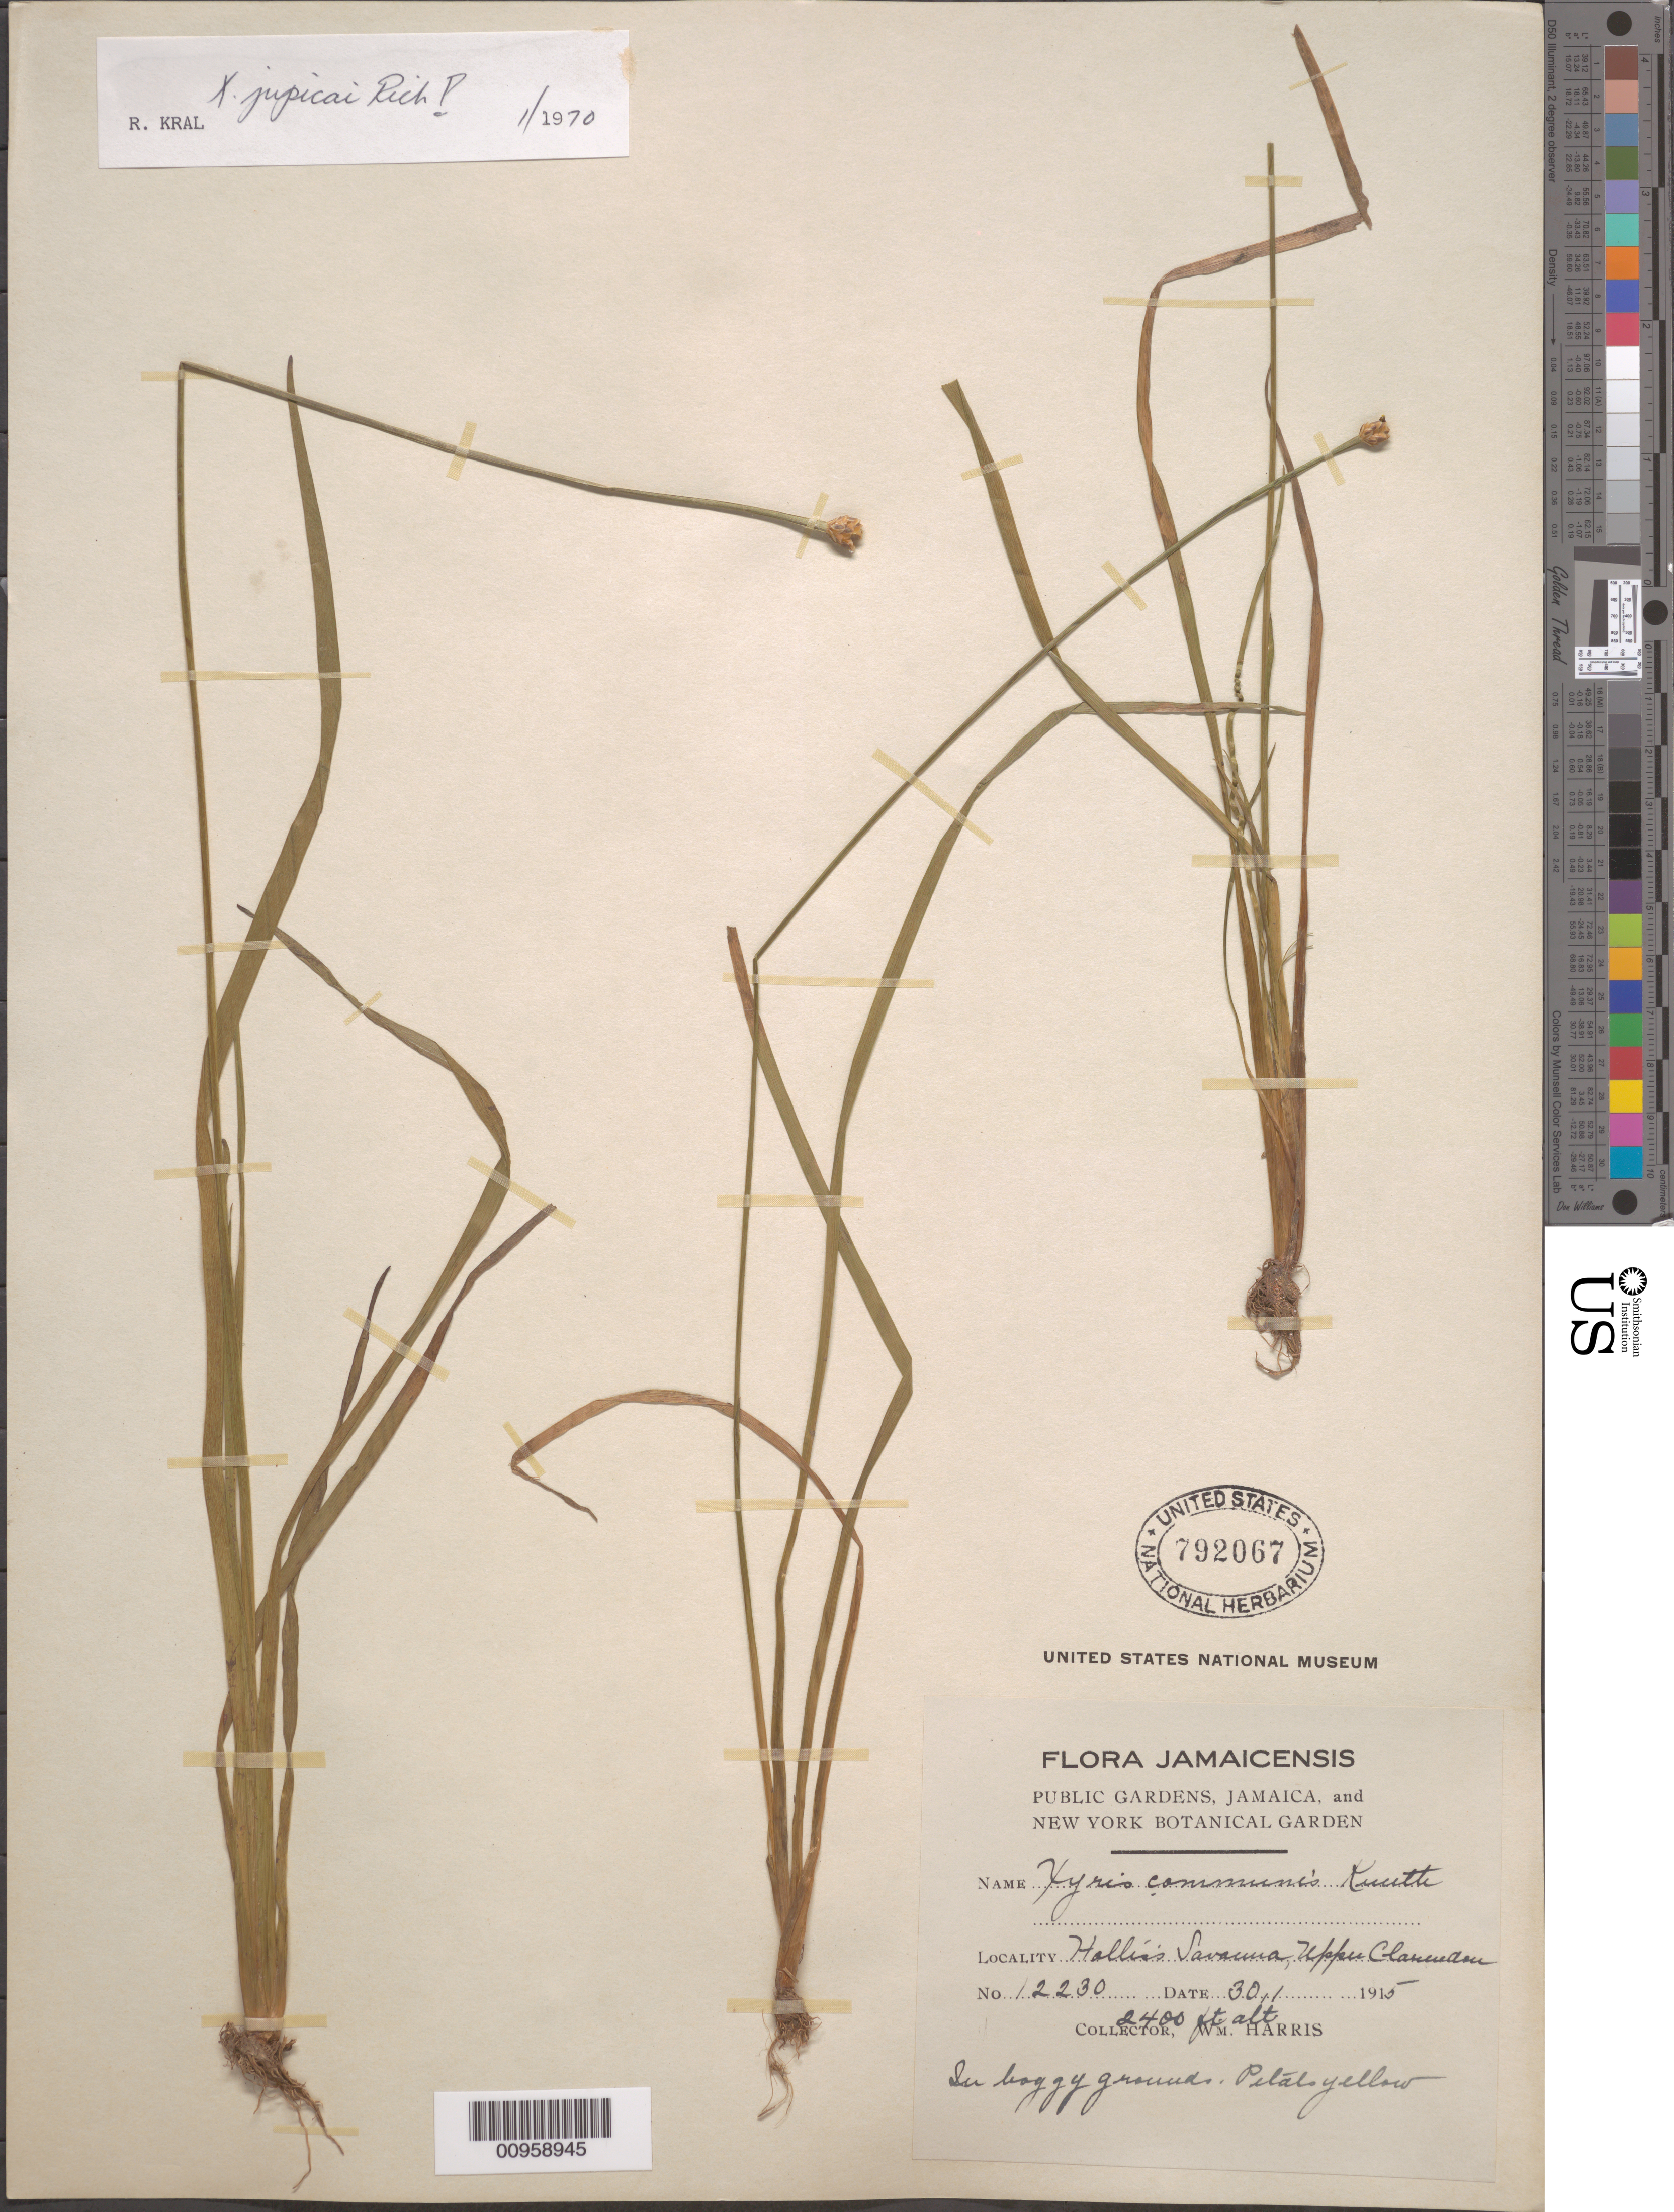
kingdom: Plantae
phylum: Tracheophyta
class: Liliopsida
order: Poales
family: Xyridaceae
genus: Xyris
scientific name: Xyris jupicai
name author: Rich.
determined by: Kral, Robert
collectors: W. H. Harris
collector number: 12230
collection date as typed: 30 Jan 1915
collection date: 1915-01-30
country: Jamaica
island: Jamaica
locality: Hollis's Savanna, Upper Clarendon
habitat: In boggy ground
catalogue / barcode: US 792067